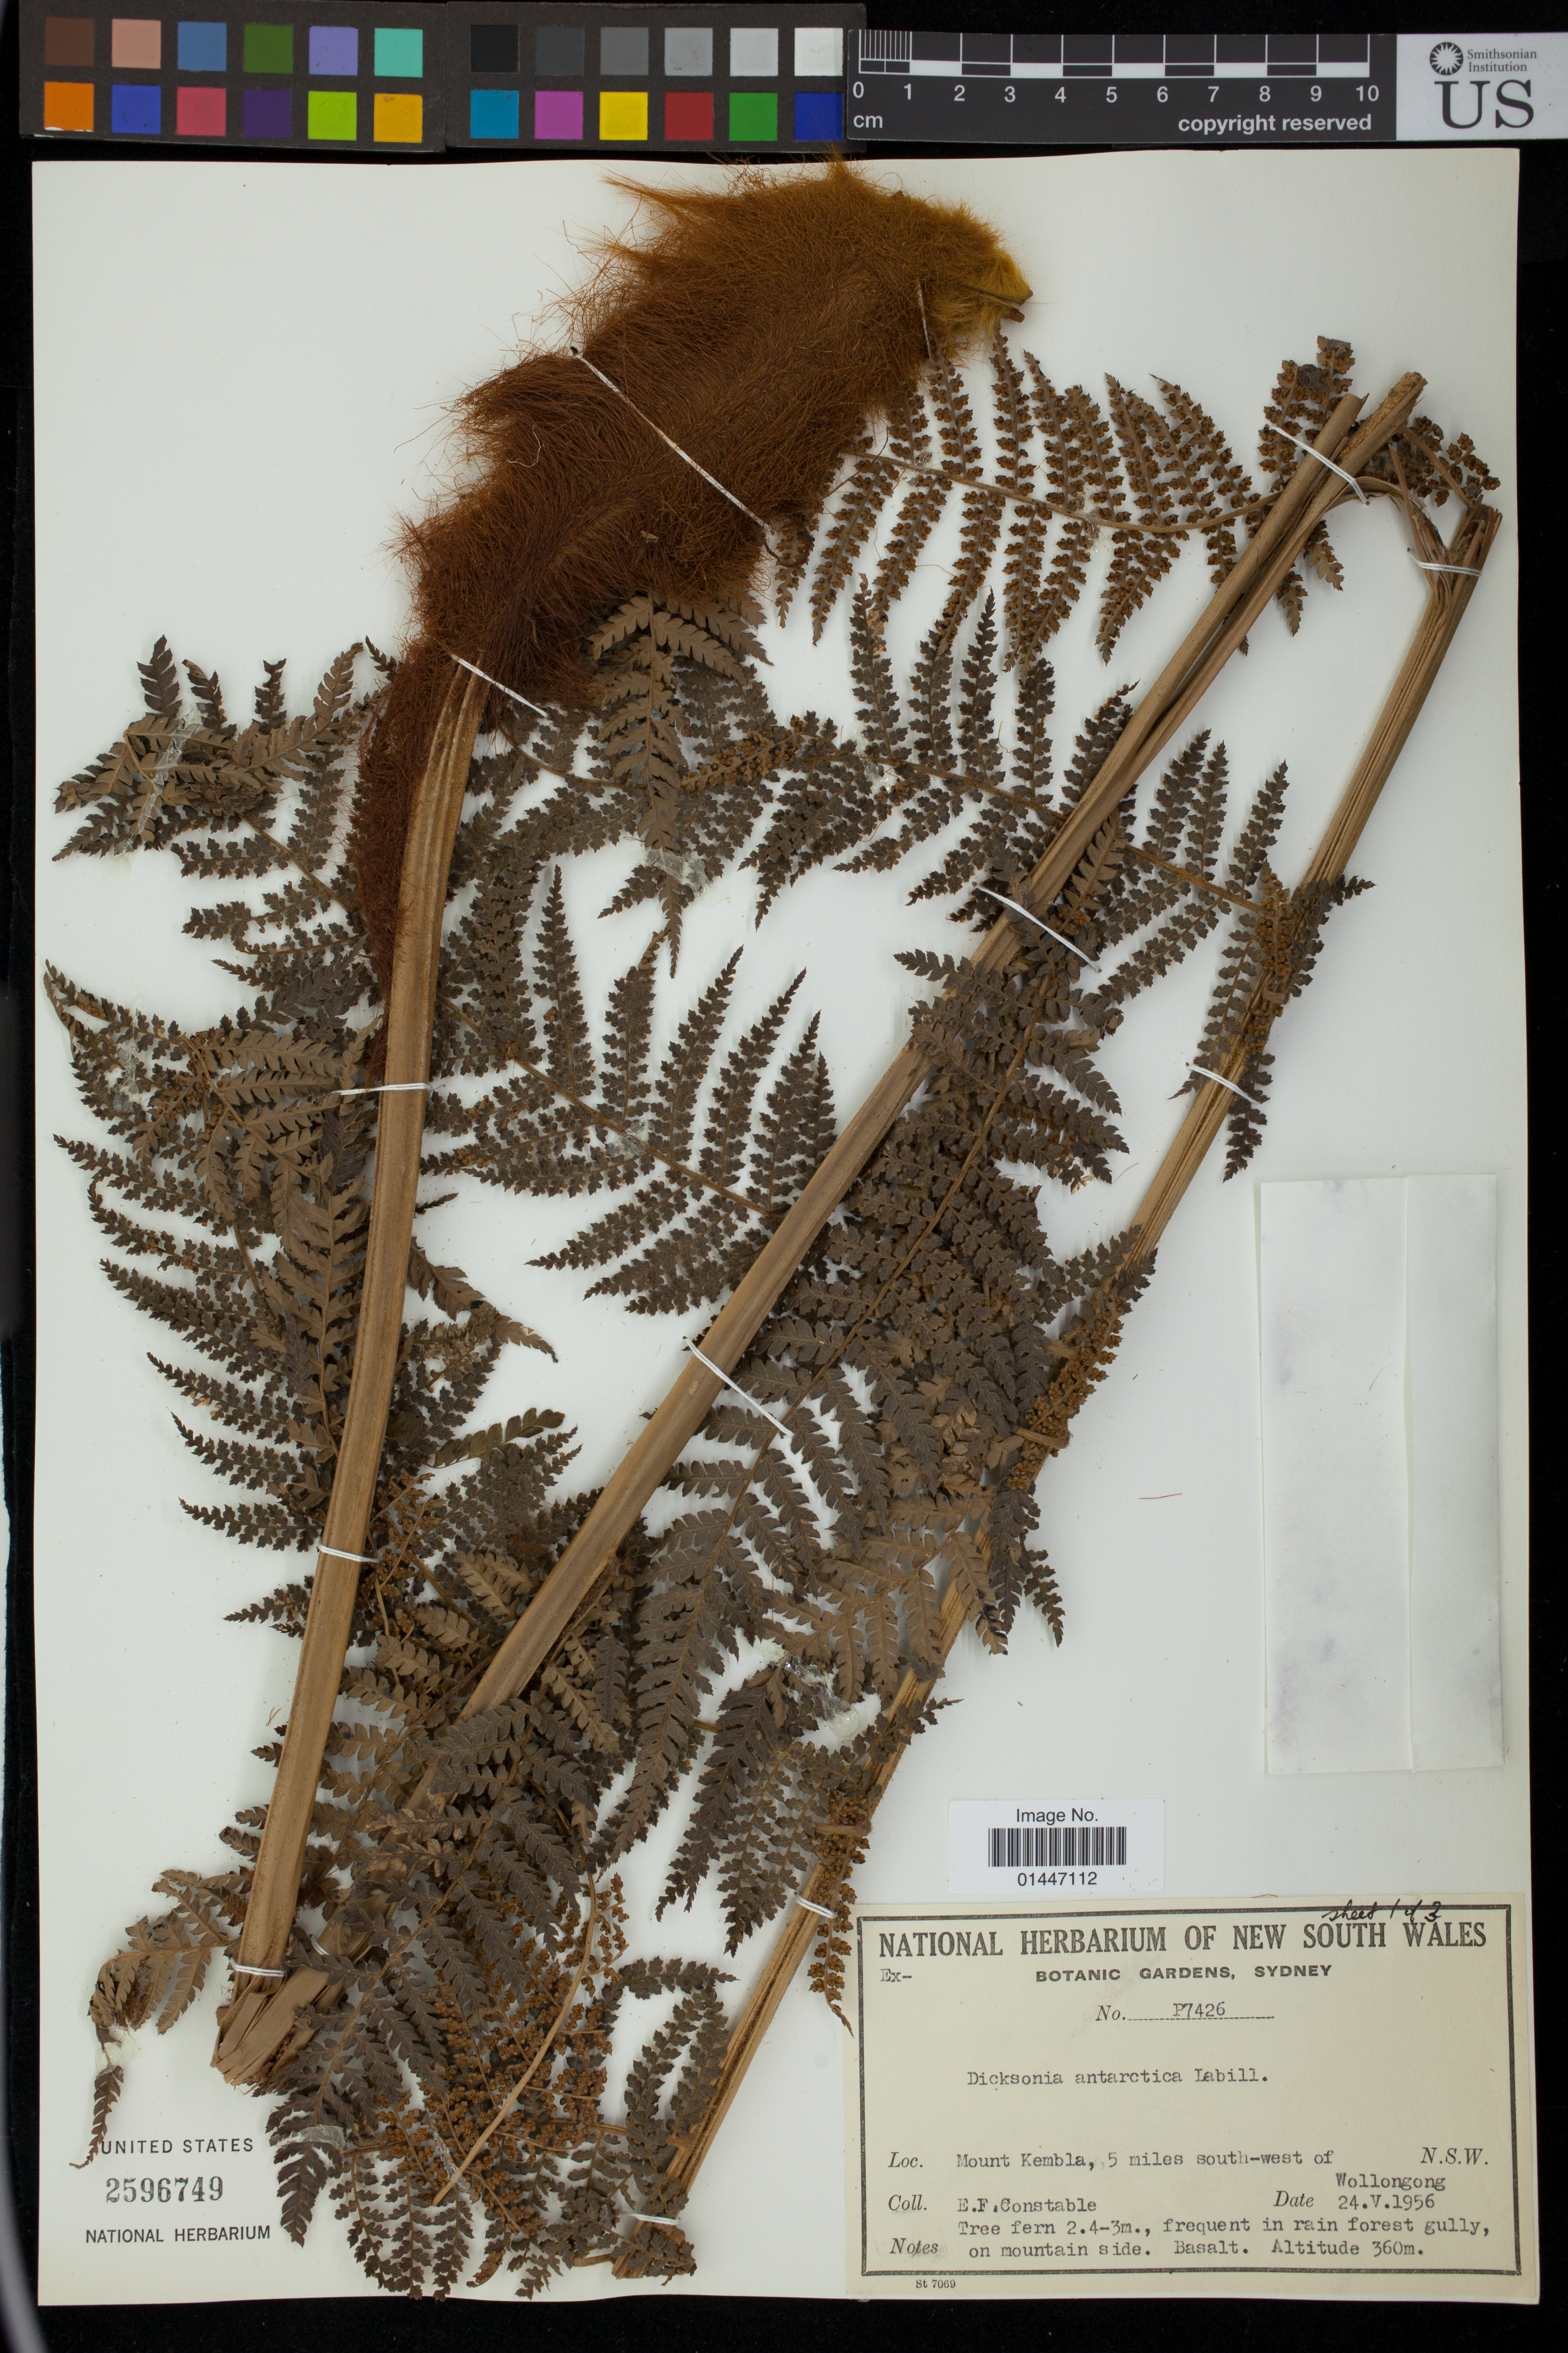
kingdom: Plantae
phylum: Tracheophyta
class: Polypodiopsida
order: Cyatheales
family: Dicksoniaceae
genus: Dicksonia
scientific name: Dicksonia antarctica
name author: Labill.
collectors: E. F. Constable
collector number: P7426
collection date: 1956-05-24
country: Australia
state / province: New South Wales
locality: Mount Kembla, 5 miles SW of Wollongong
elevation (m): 360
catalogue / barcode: US 2596749